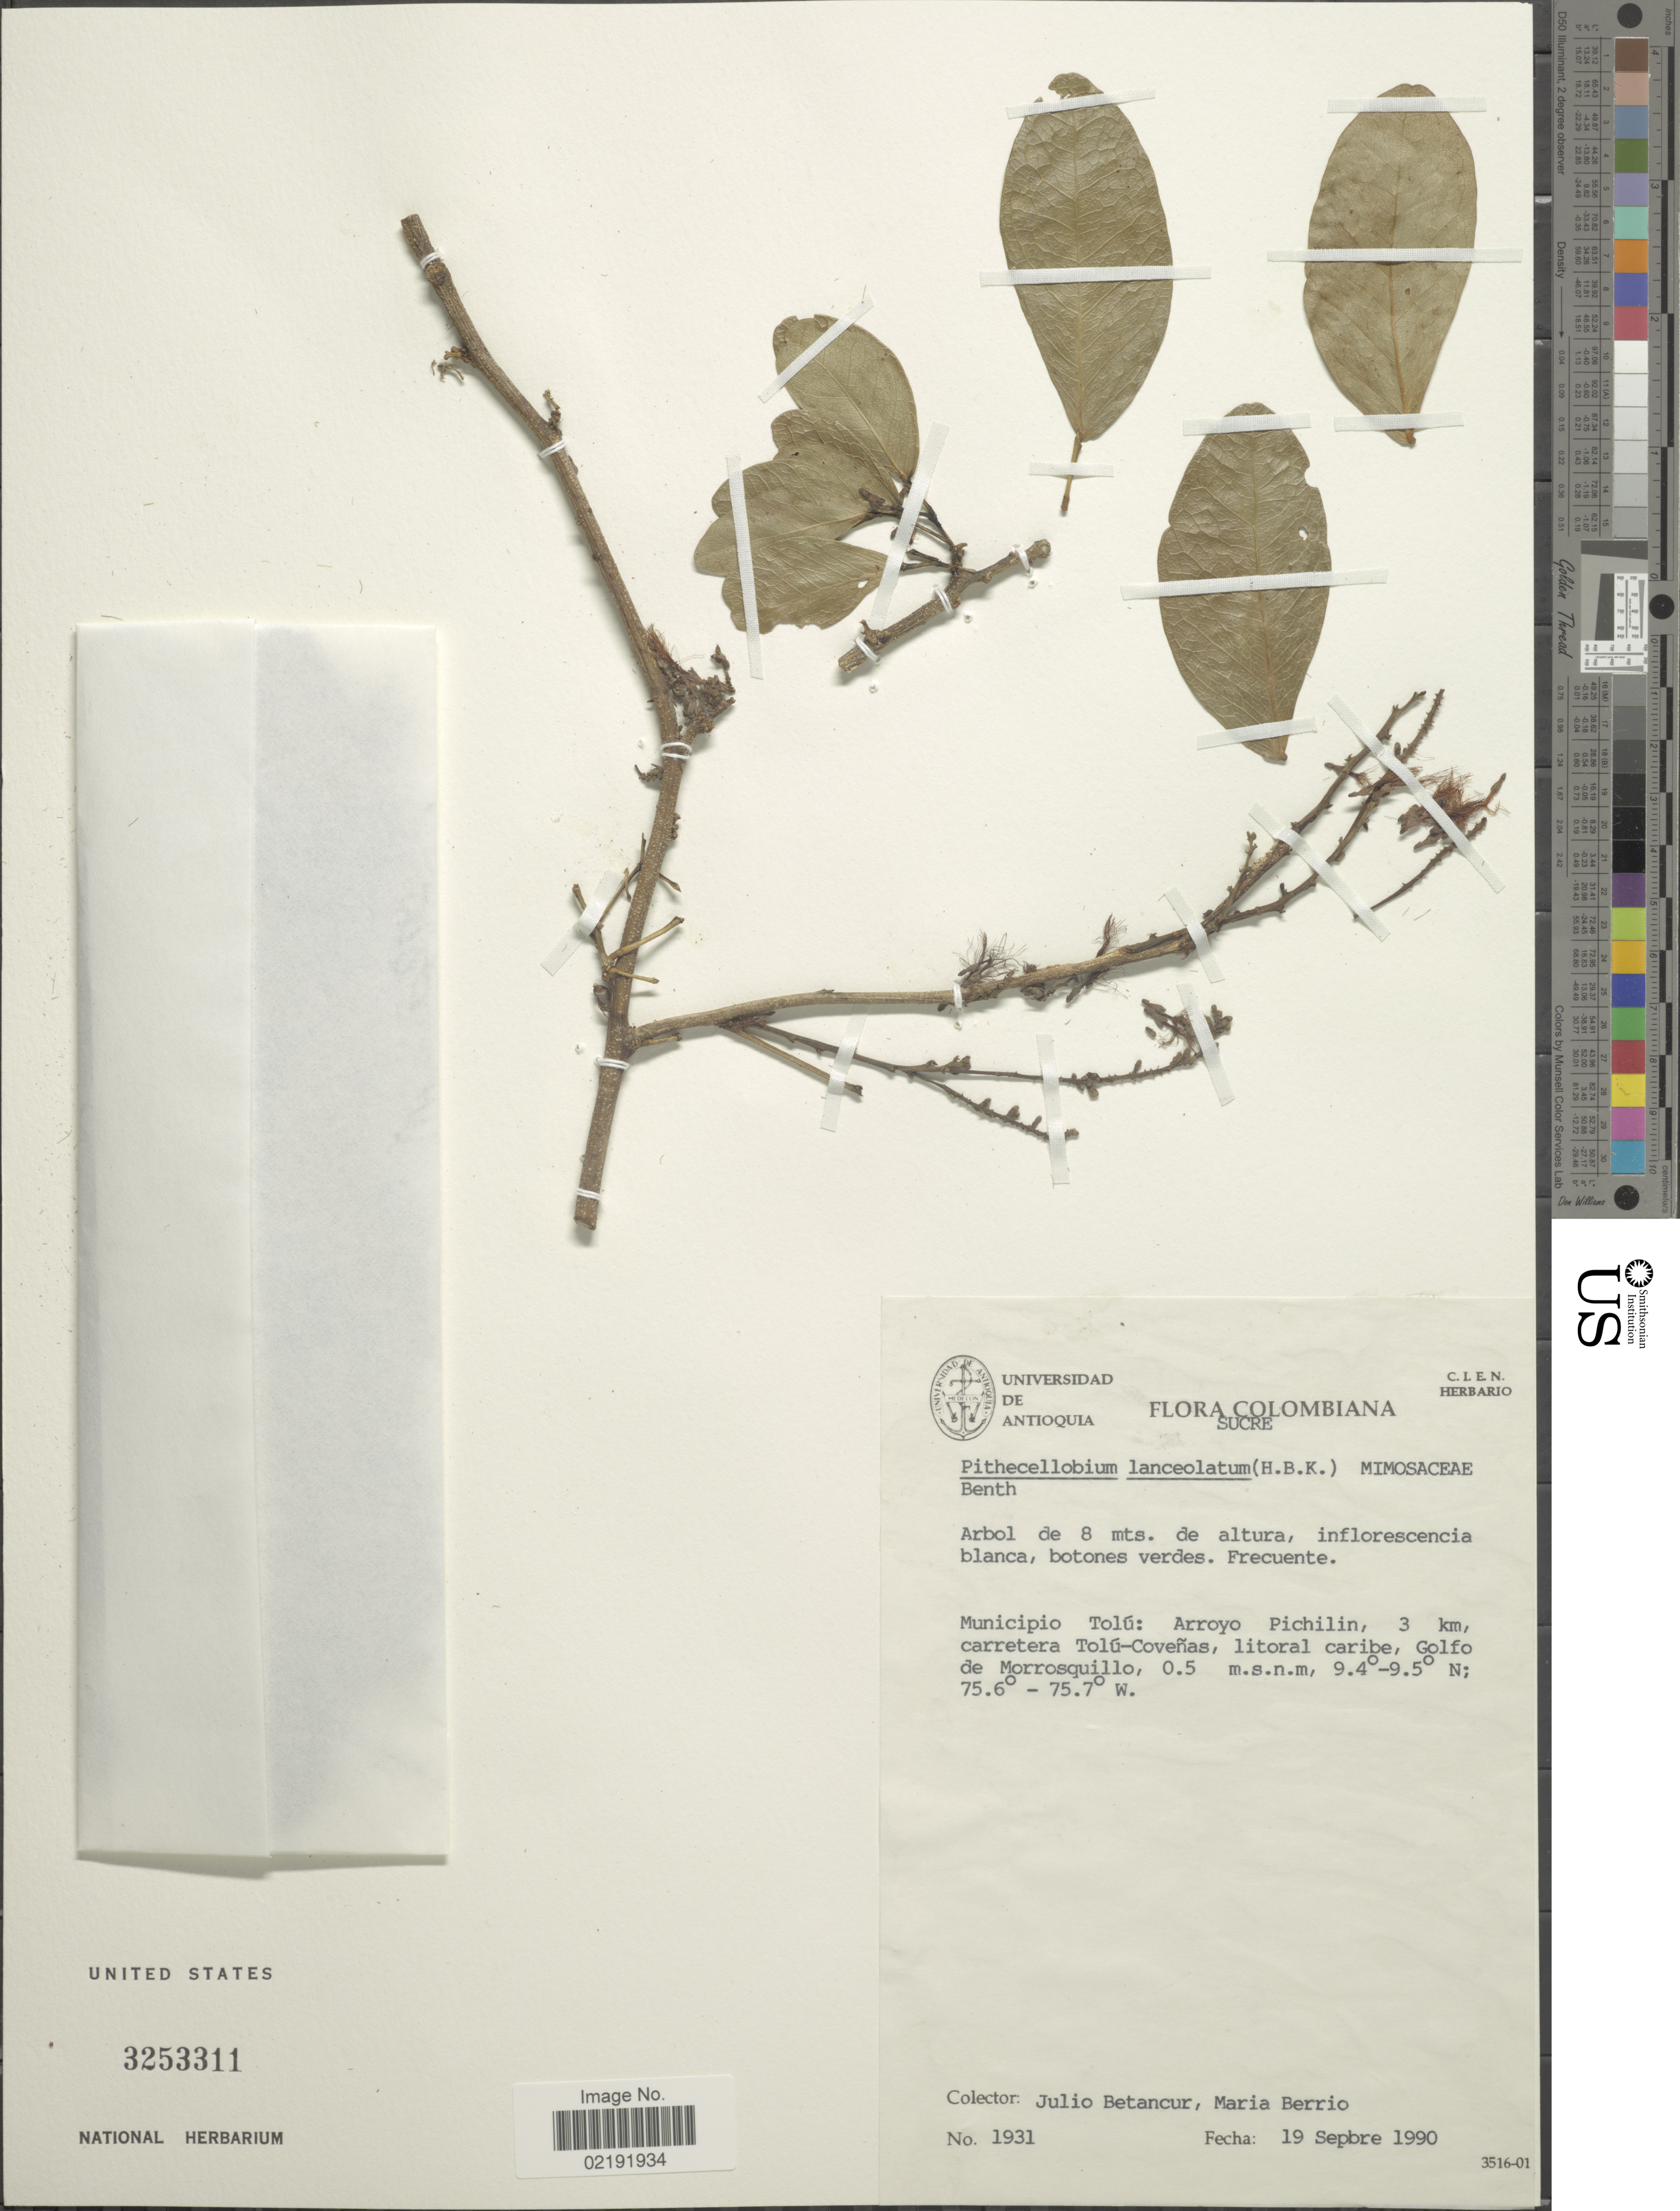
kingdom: Plantae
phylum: Tracheophyta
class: Magnoliopsida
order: Fabales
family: Fabaceae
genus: Pithecellobium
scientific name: Pithecellobium lanceolatum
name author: (Humb. & Bonpl. ex Willd.) Benth.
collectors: J. Betancur & M. Berrio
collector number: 1931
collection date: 1990-09-19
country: Colombia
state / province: Sucre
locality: Municipio Tolú: Arroyo Pichilin, 3 km, carretera Tolú-Coveñas, litoral caribe, Golfo de Morrosquillo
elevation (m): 5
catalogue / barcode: US 3253311